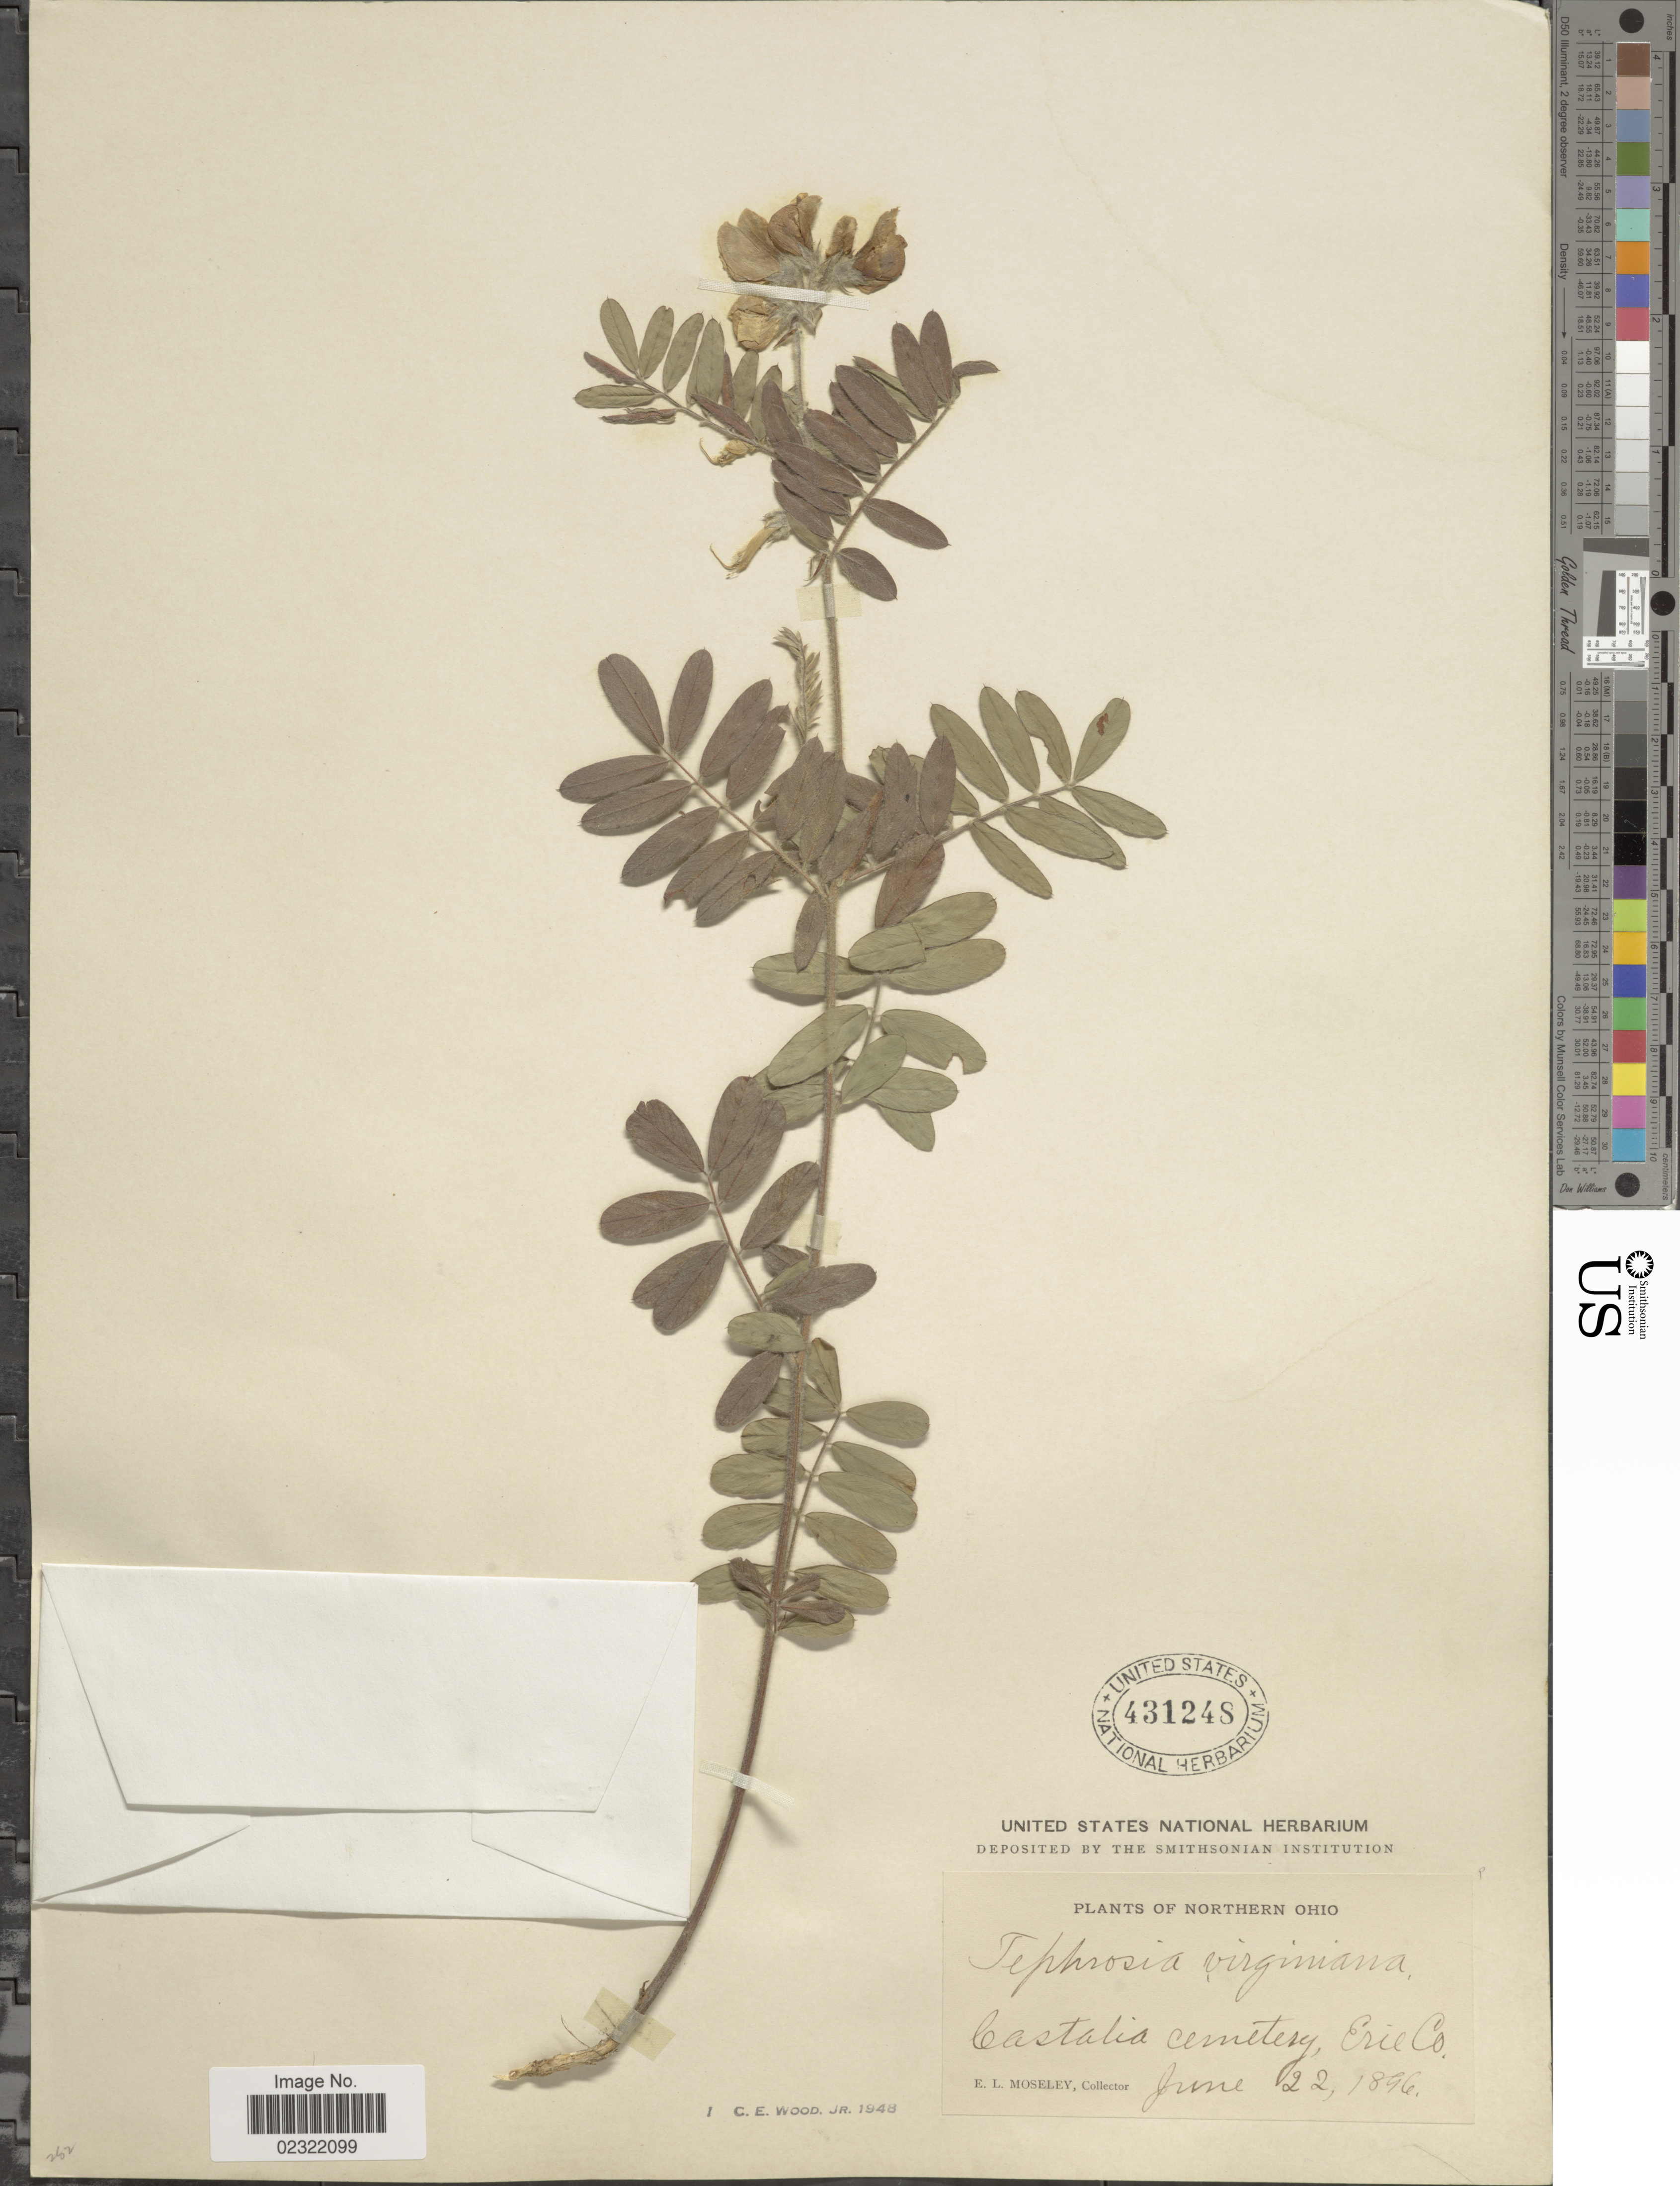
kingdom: Plantae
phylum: Tracheophyta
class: Magnoliopsida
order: Fabales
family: Fabaceae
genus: Tephrosia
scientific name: Tephrosia virginiana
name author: (L.) Pers.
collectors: E. Moseley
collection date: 1896-06-22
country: United States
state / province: Ohio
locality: Northern Ohio, Castalia cemetery, Erie Co.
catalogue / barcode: US 431248